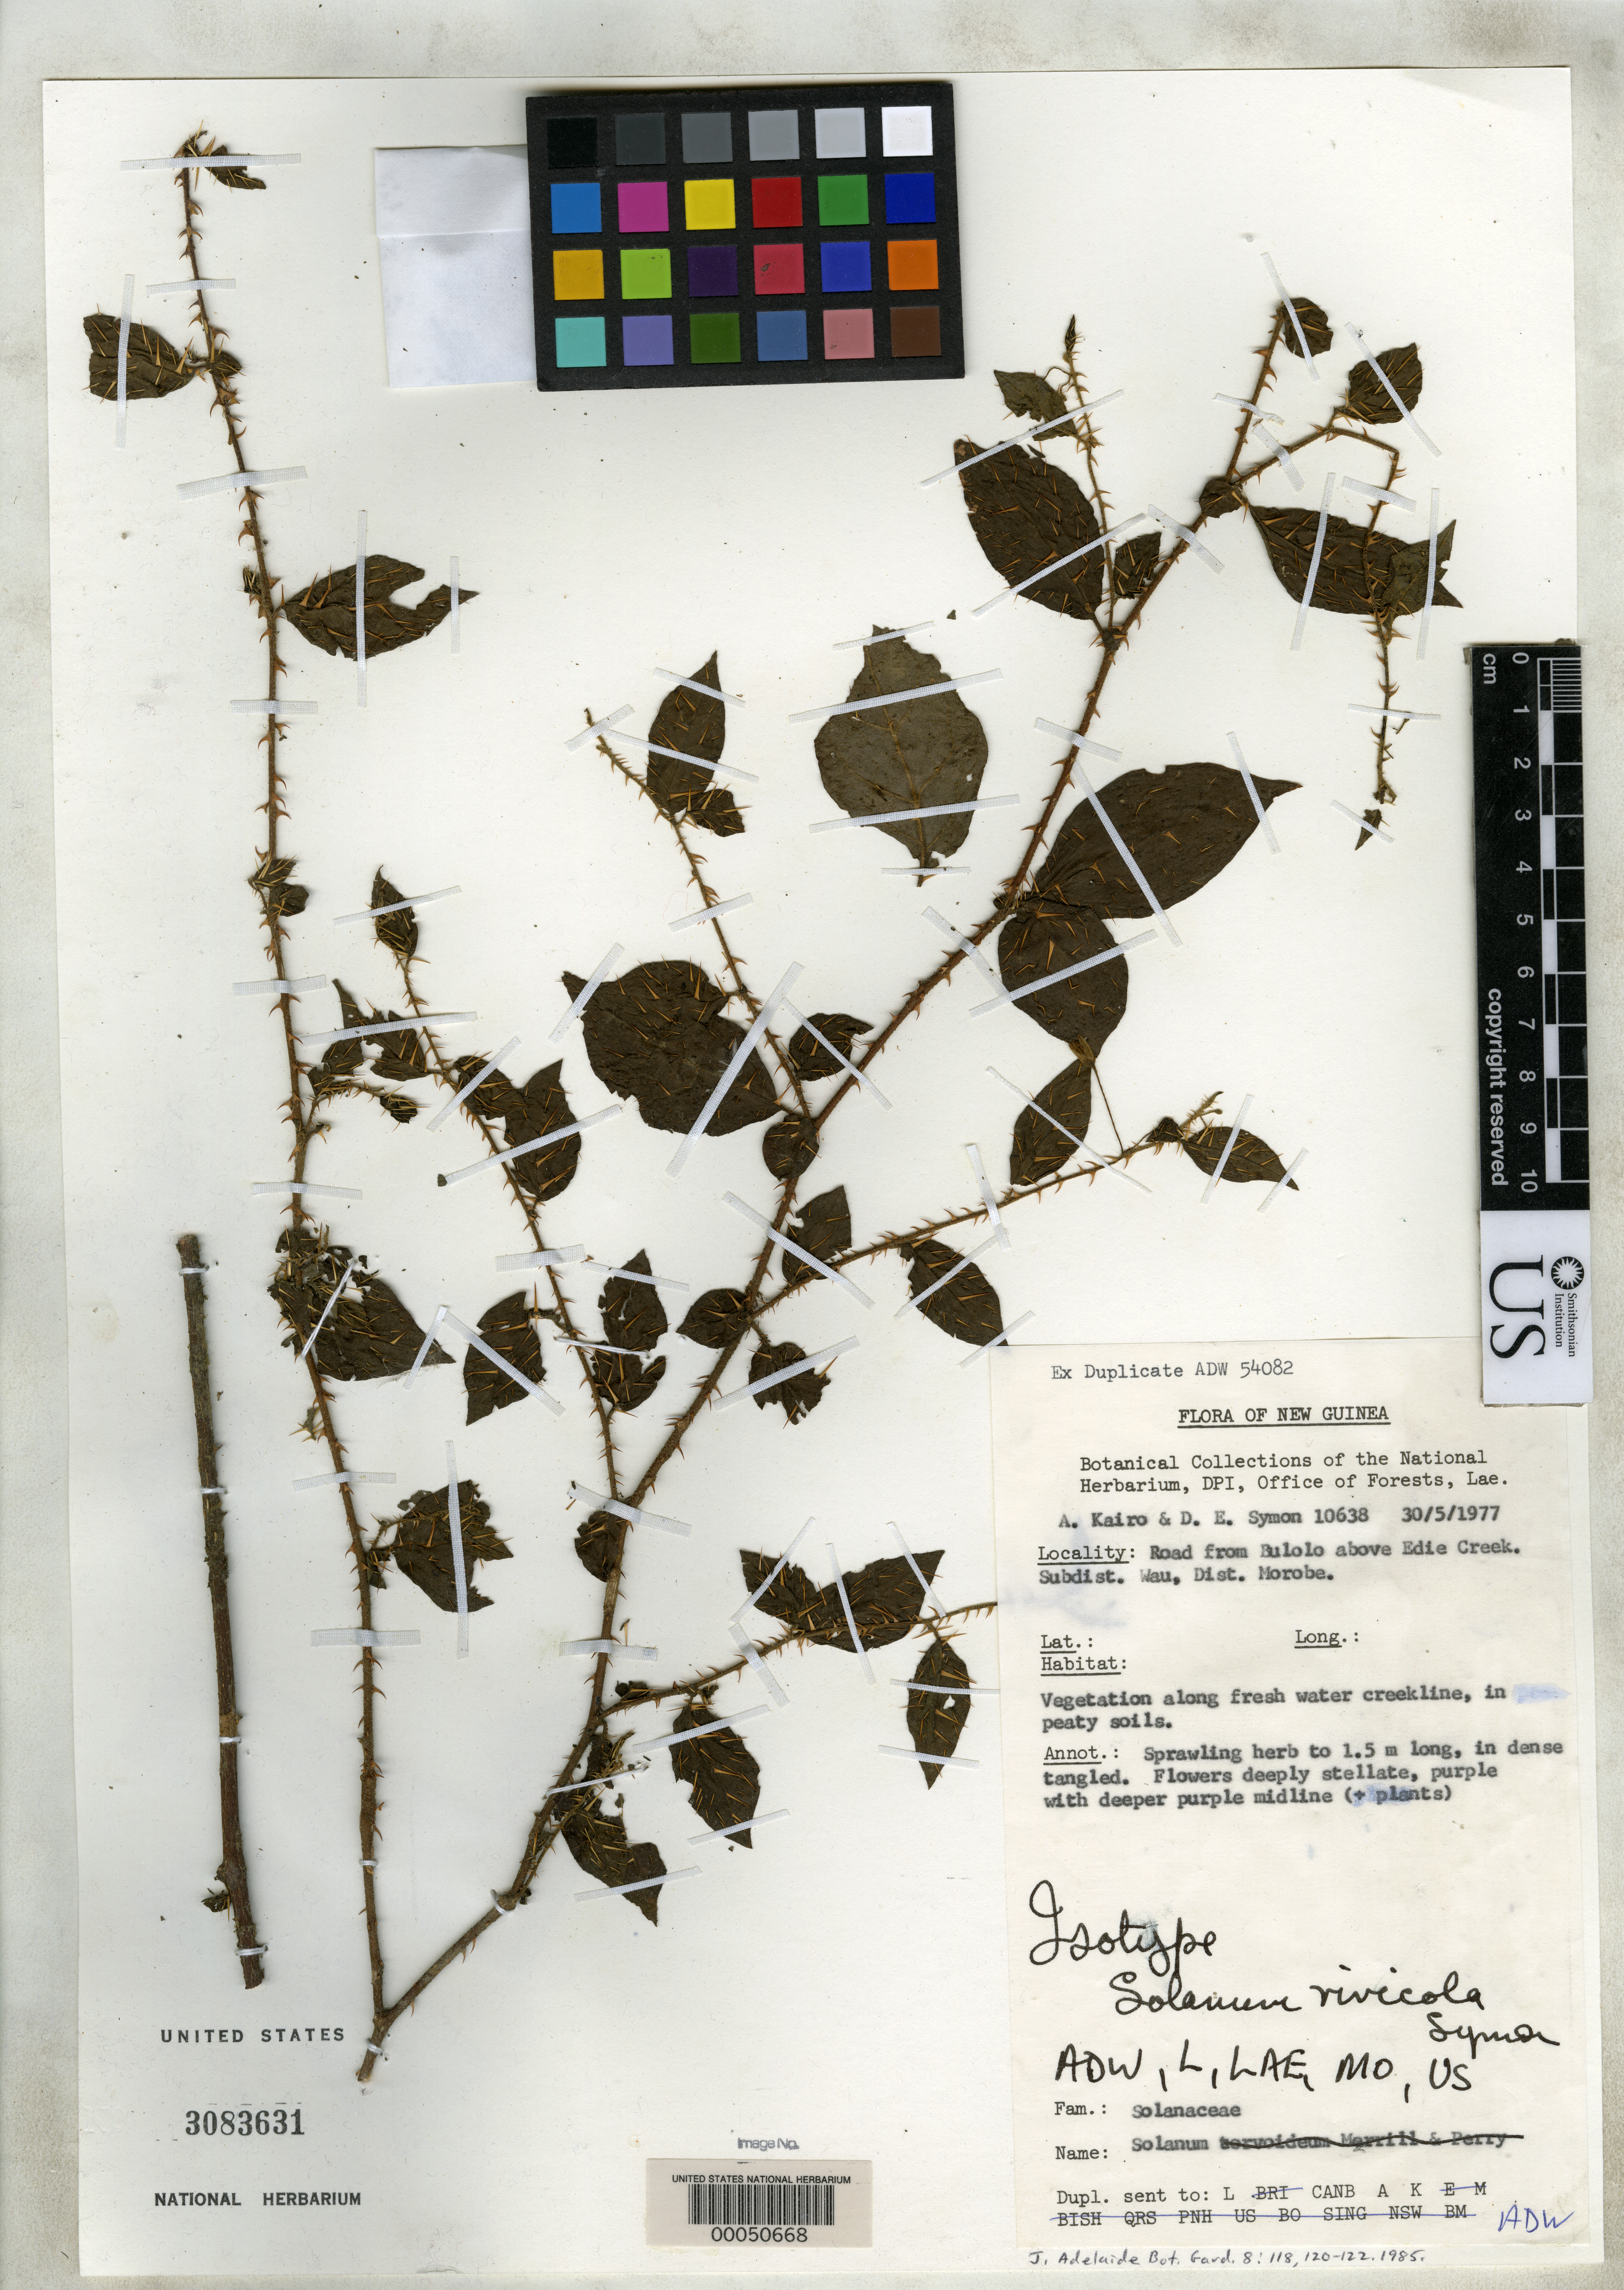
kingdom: Plantae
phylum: Tracheophyta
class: Magnoliopsida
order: Solanales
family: Solanaceae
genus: Solanum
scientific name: Solanum rivicola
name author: Symon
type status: Isotype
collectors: D. Symon & A. Kairo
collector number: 10638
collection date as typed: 30 May 1977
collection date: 1977-05-30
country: Papua New Guinea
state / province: Morobe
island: New Guinea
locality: Wau subdistrict, road from Bulolo above Edie Creek.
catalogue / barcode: US 3083631